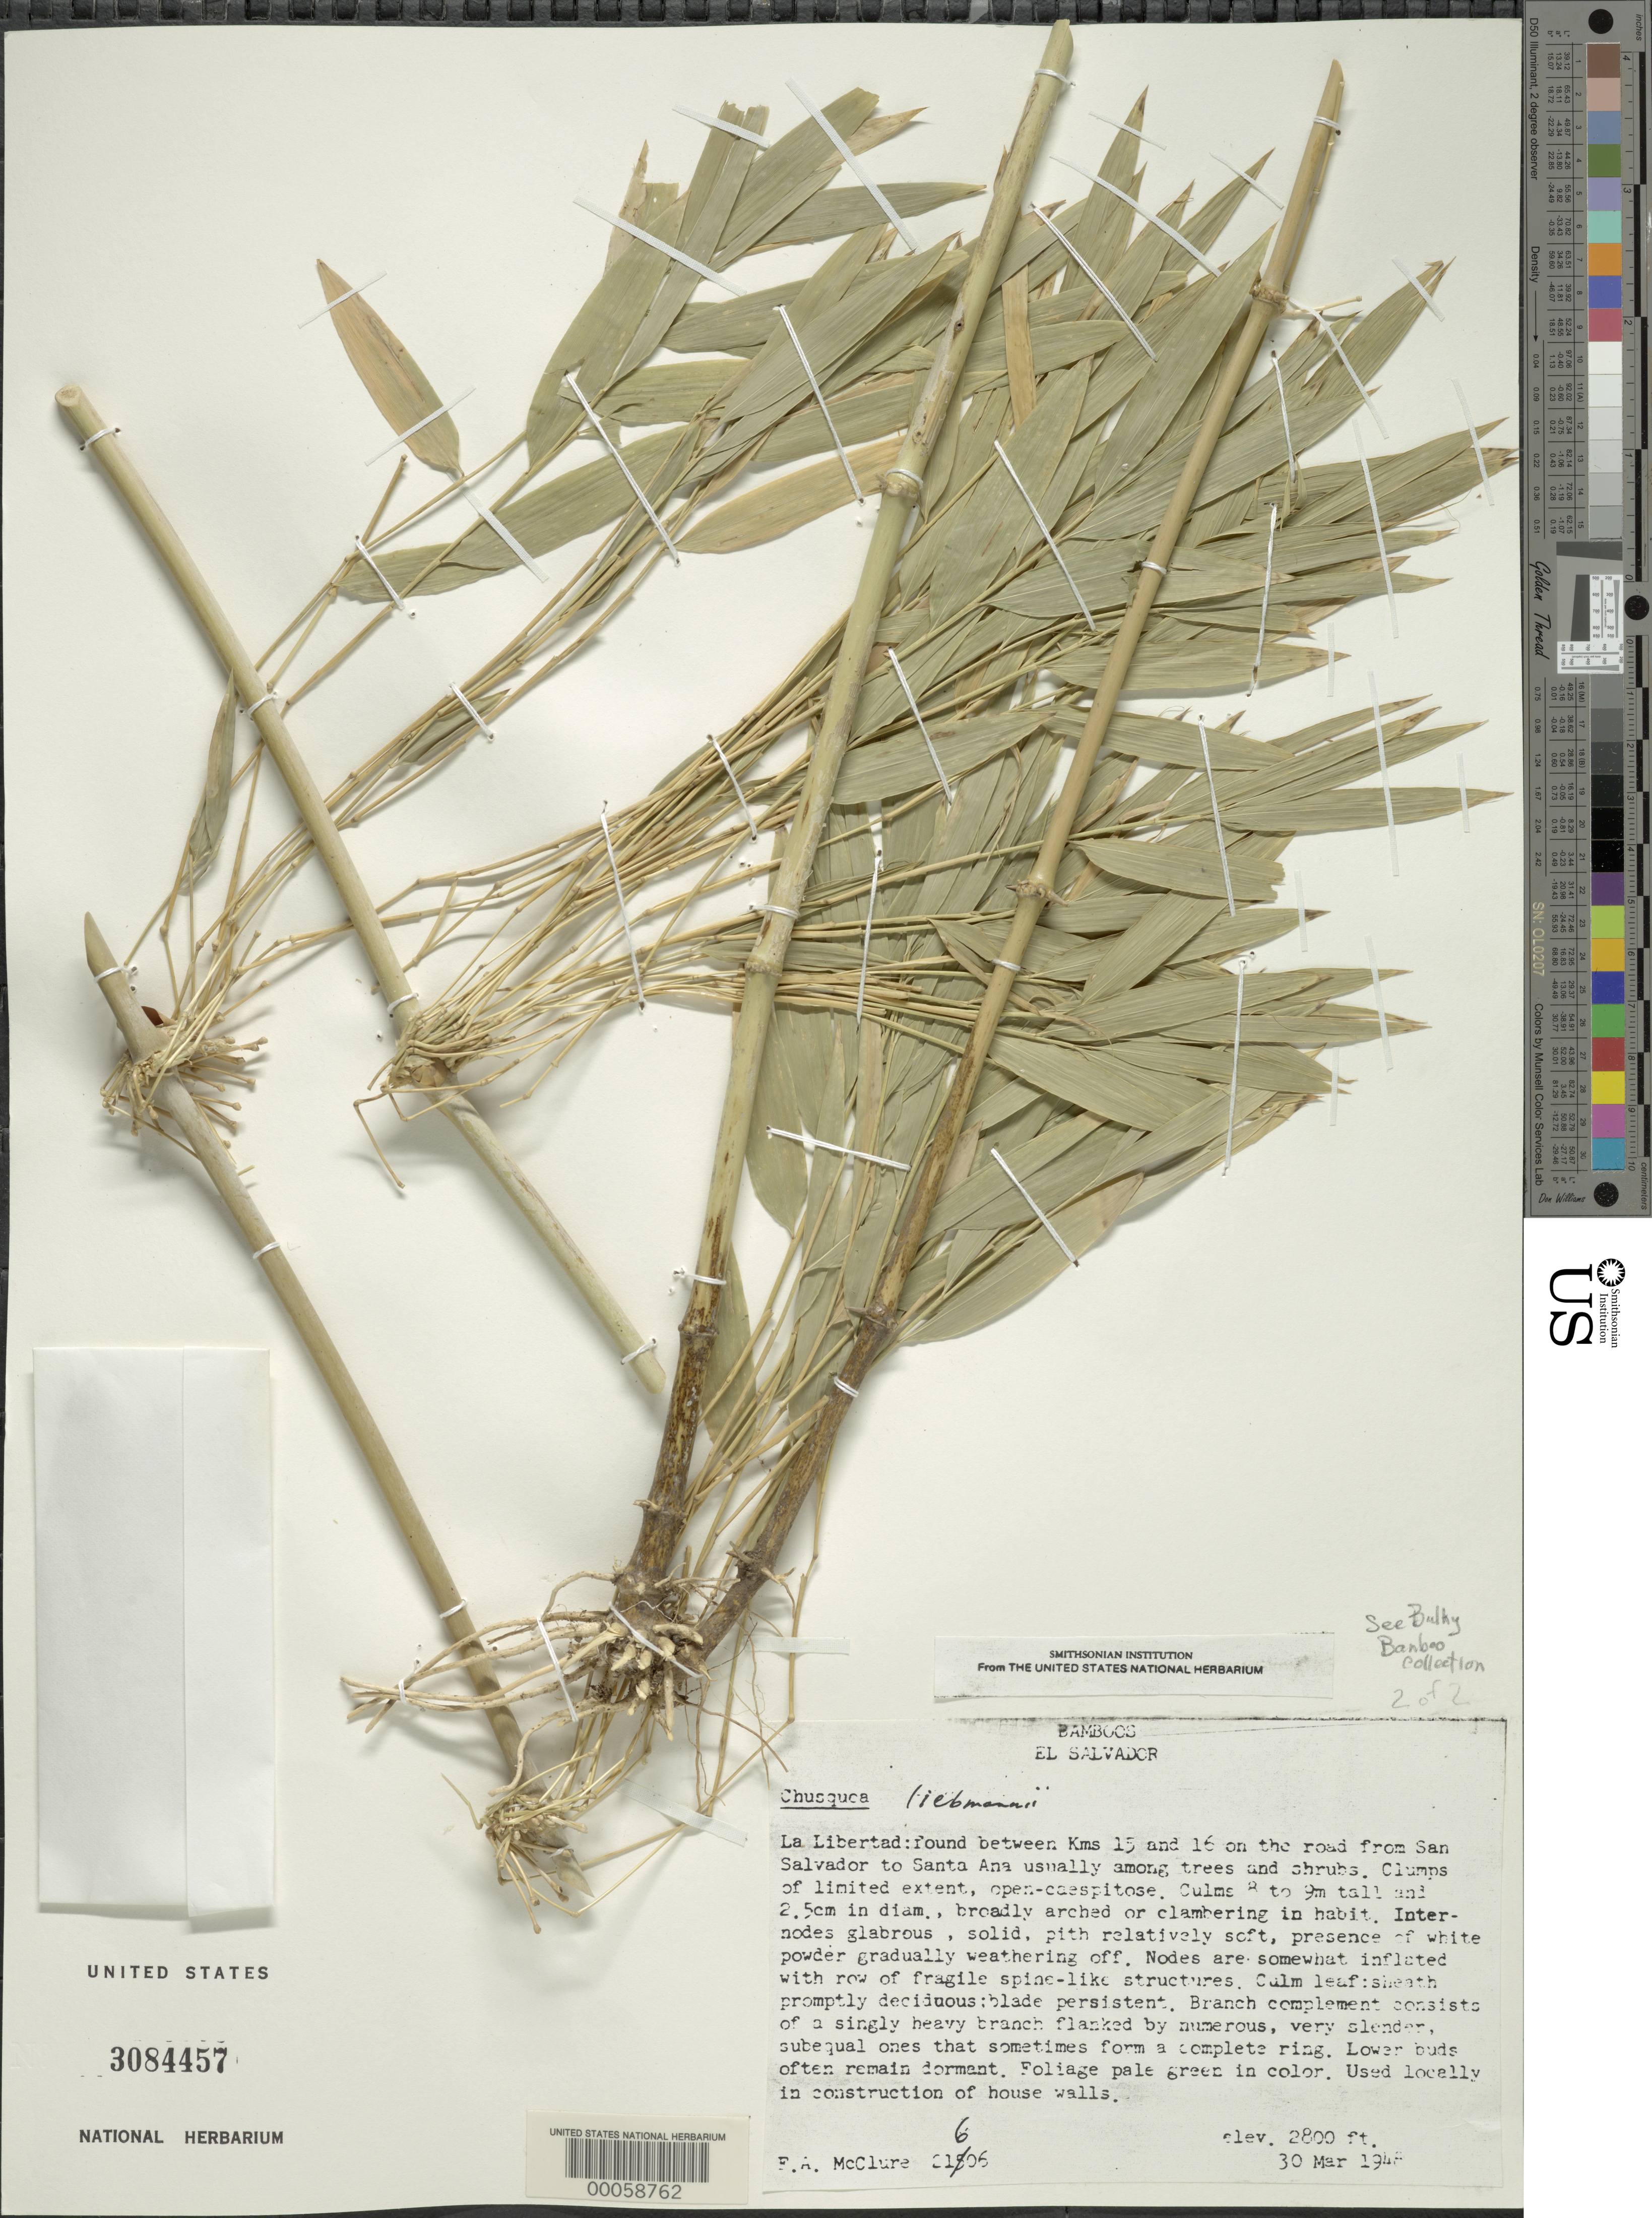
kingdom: Plantae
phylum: Tracheophyta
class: Liliopsida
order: Poales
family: Poaceae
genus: Chusquea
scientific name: Chusquea liebmannii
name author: E. Fourn.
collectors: F. A. McClure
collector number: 21606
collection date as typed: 30 Mar 1948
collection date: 1948-03-30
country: El Salvador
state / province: La Libertad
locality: From Sal Salvador to Santa Ana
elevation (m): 853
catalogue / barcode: US 3084457